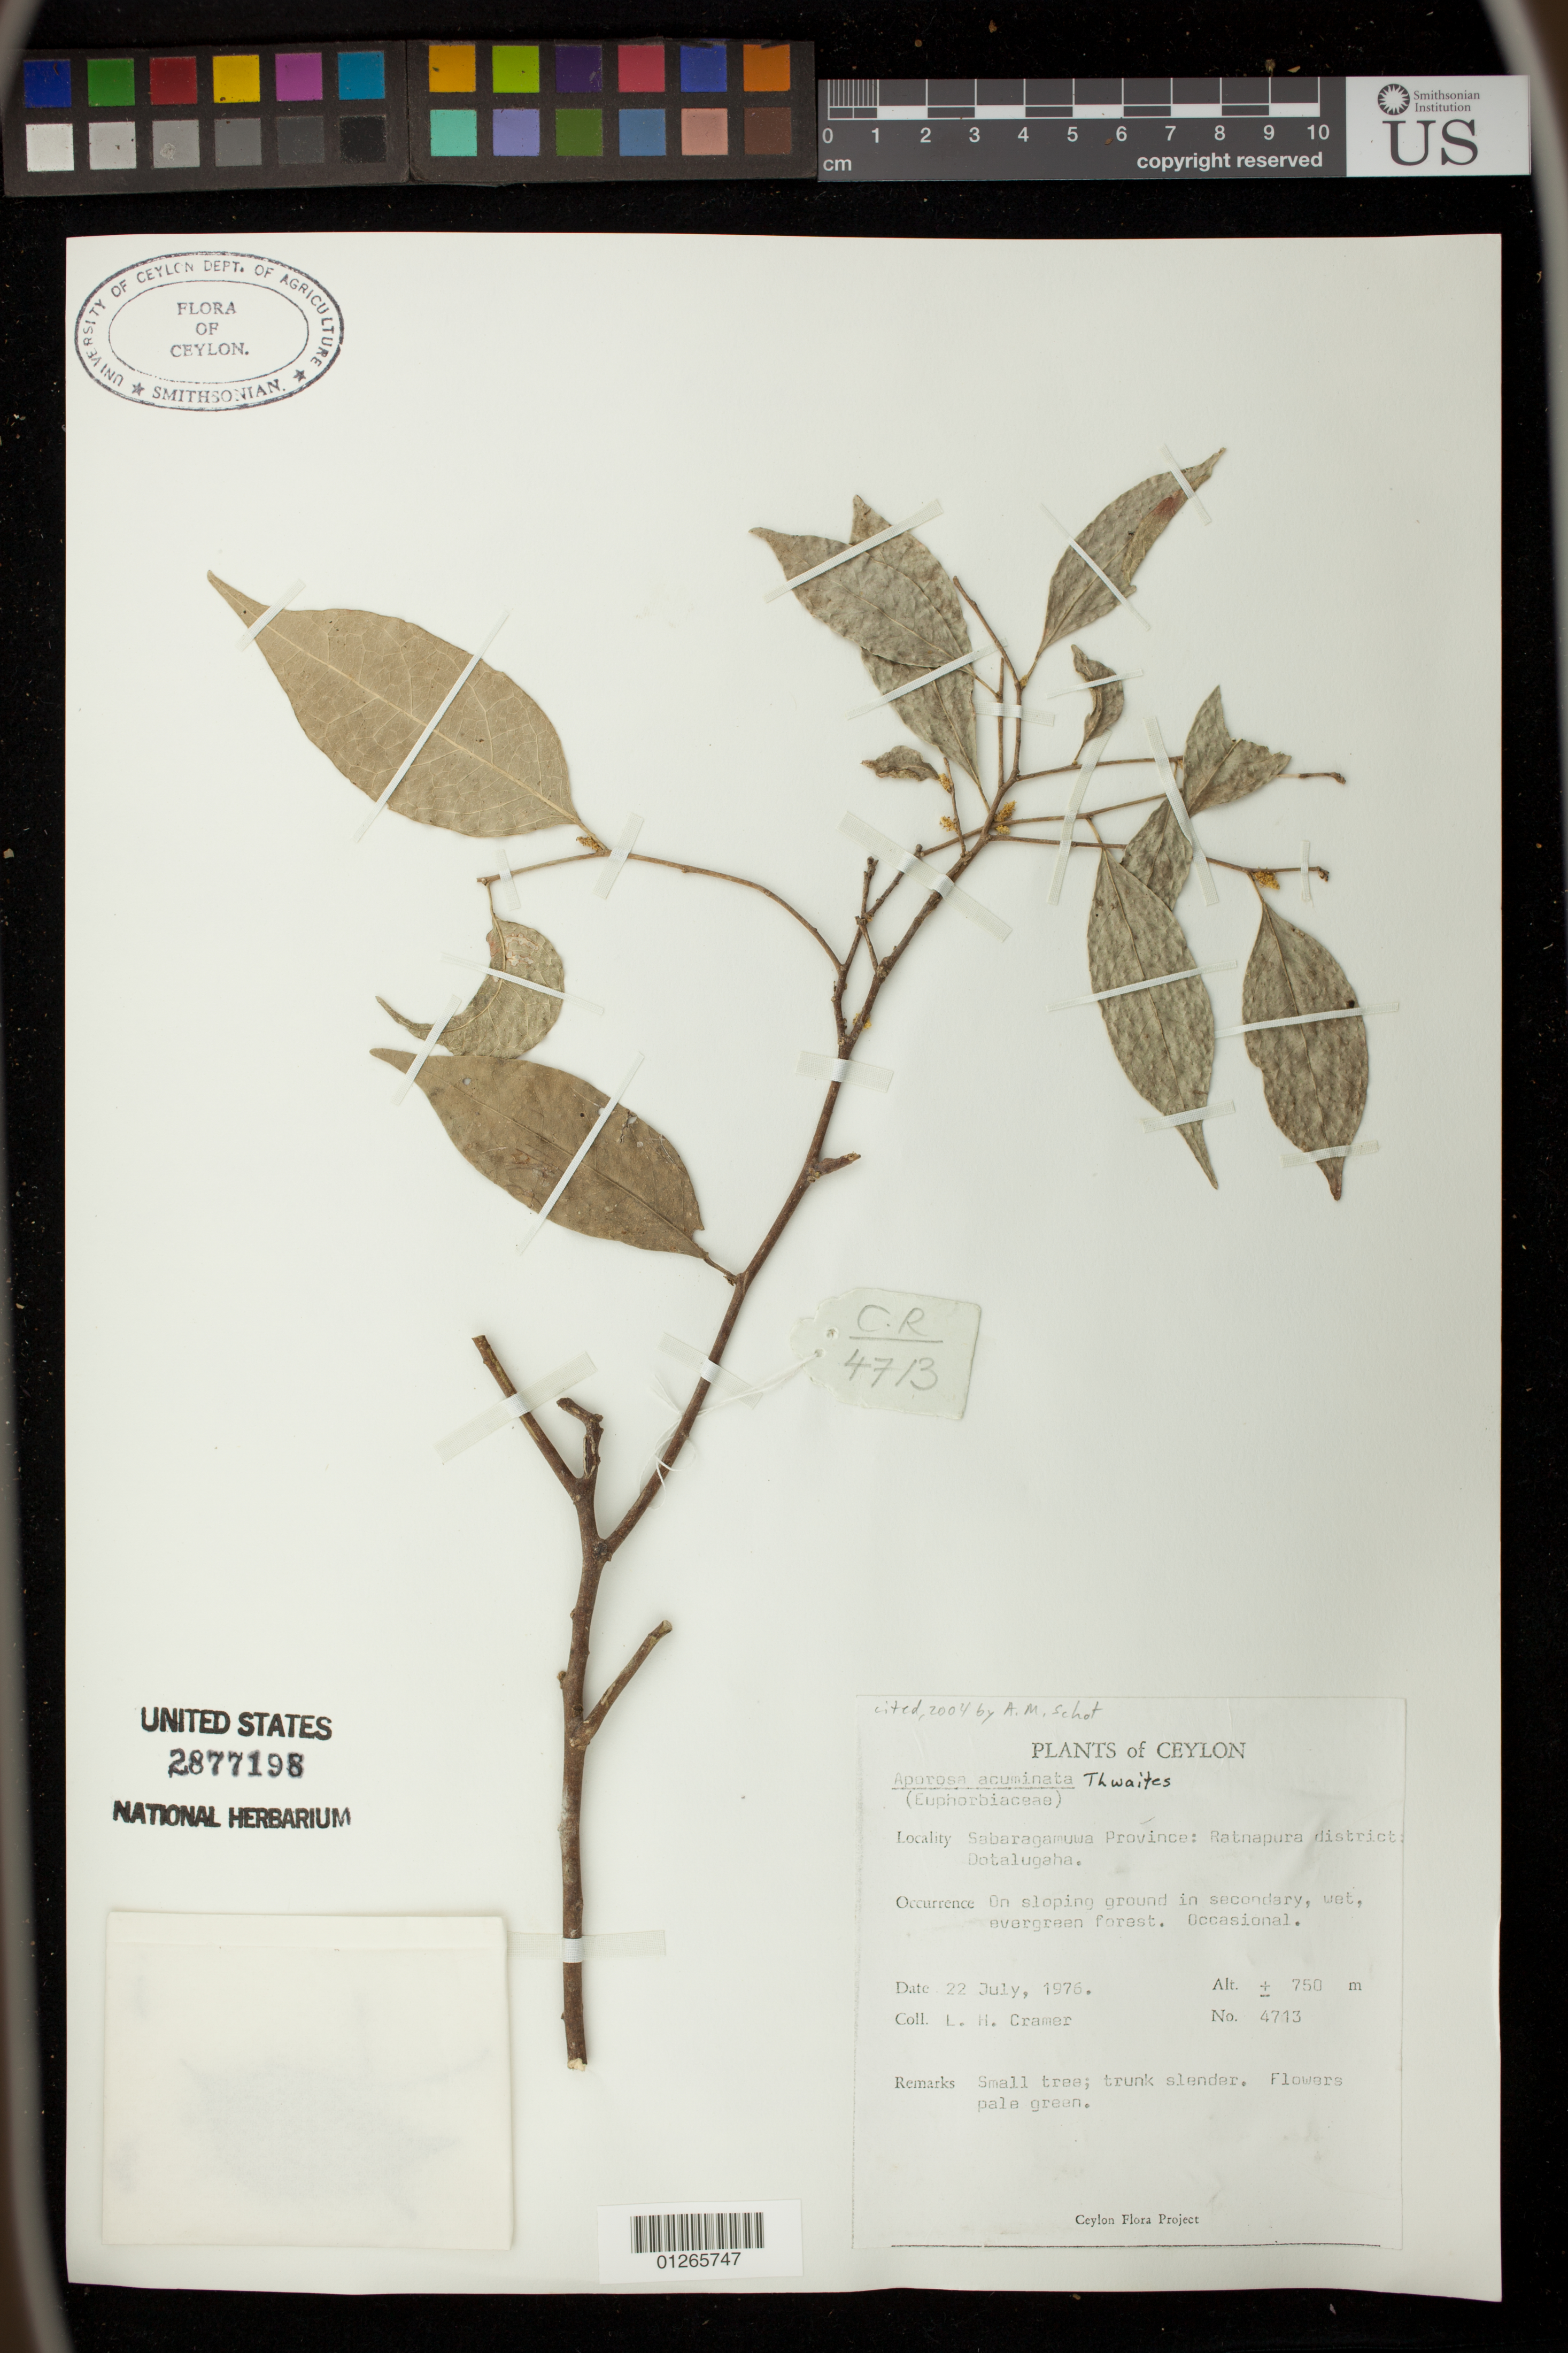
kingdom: Plantae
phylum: Tracheophyta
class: Magnoliopsida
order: Malpighiales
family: Phyllanthaceae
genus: Aporosa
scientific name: Aporosa acuminata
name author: Thwaites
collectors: L. H. Cramer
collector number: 4713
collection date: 1976-07-22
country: Sri Lanka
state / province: Sabaragamuwa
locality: Ratnapura district; Dotalugaha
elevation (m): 750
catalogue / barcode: US 2877198